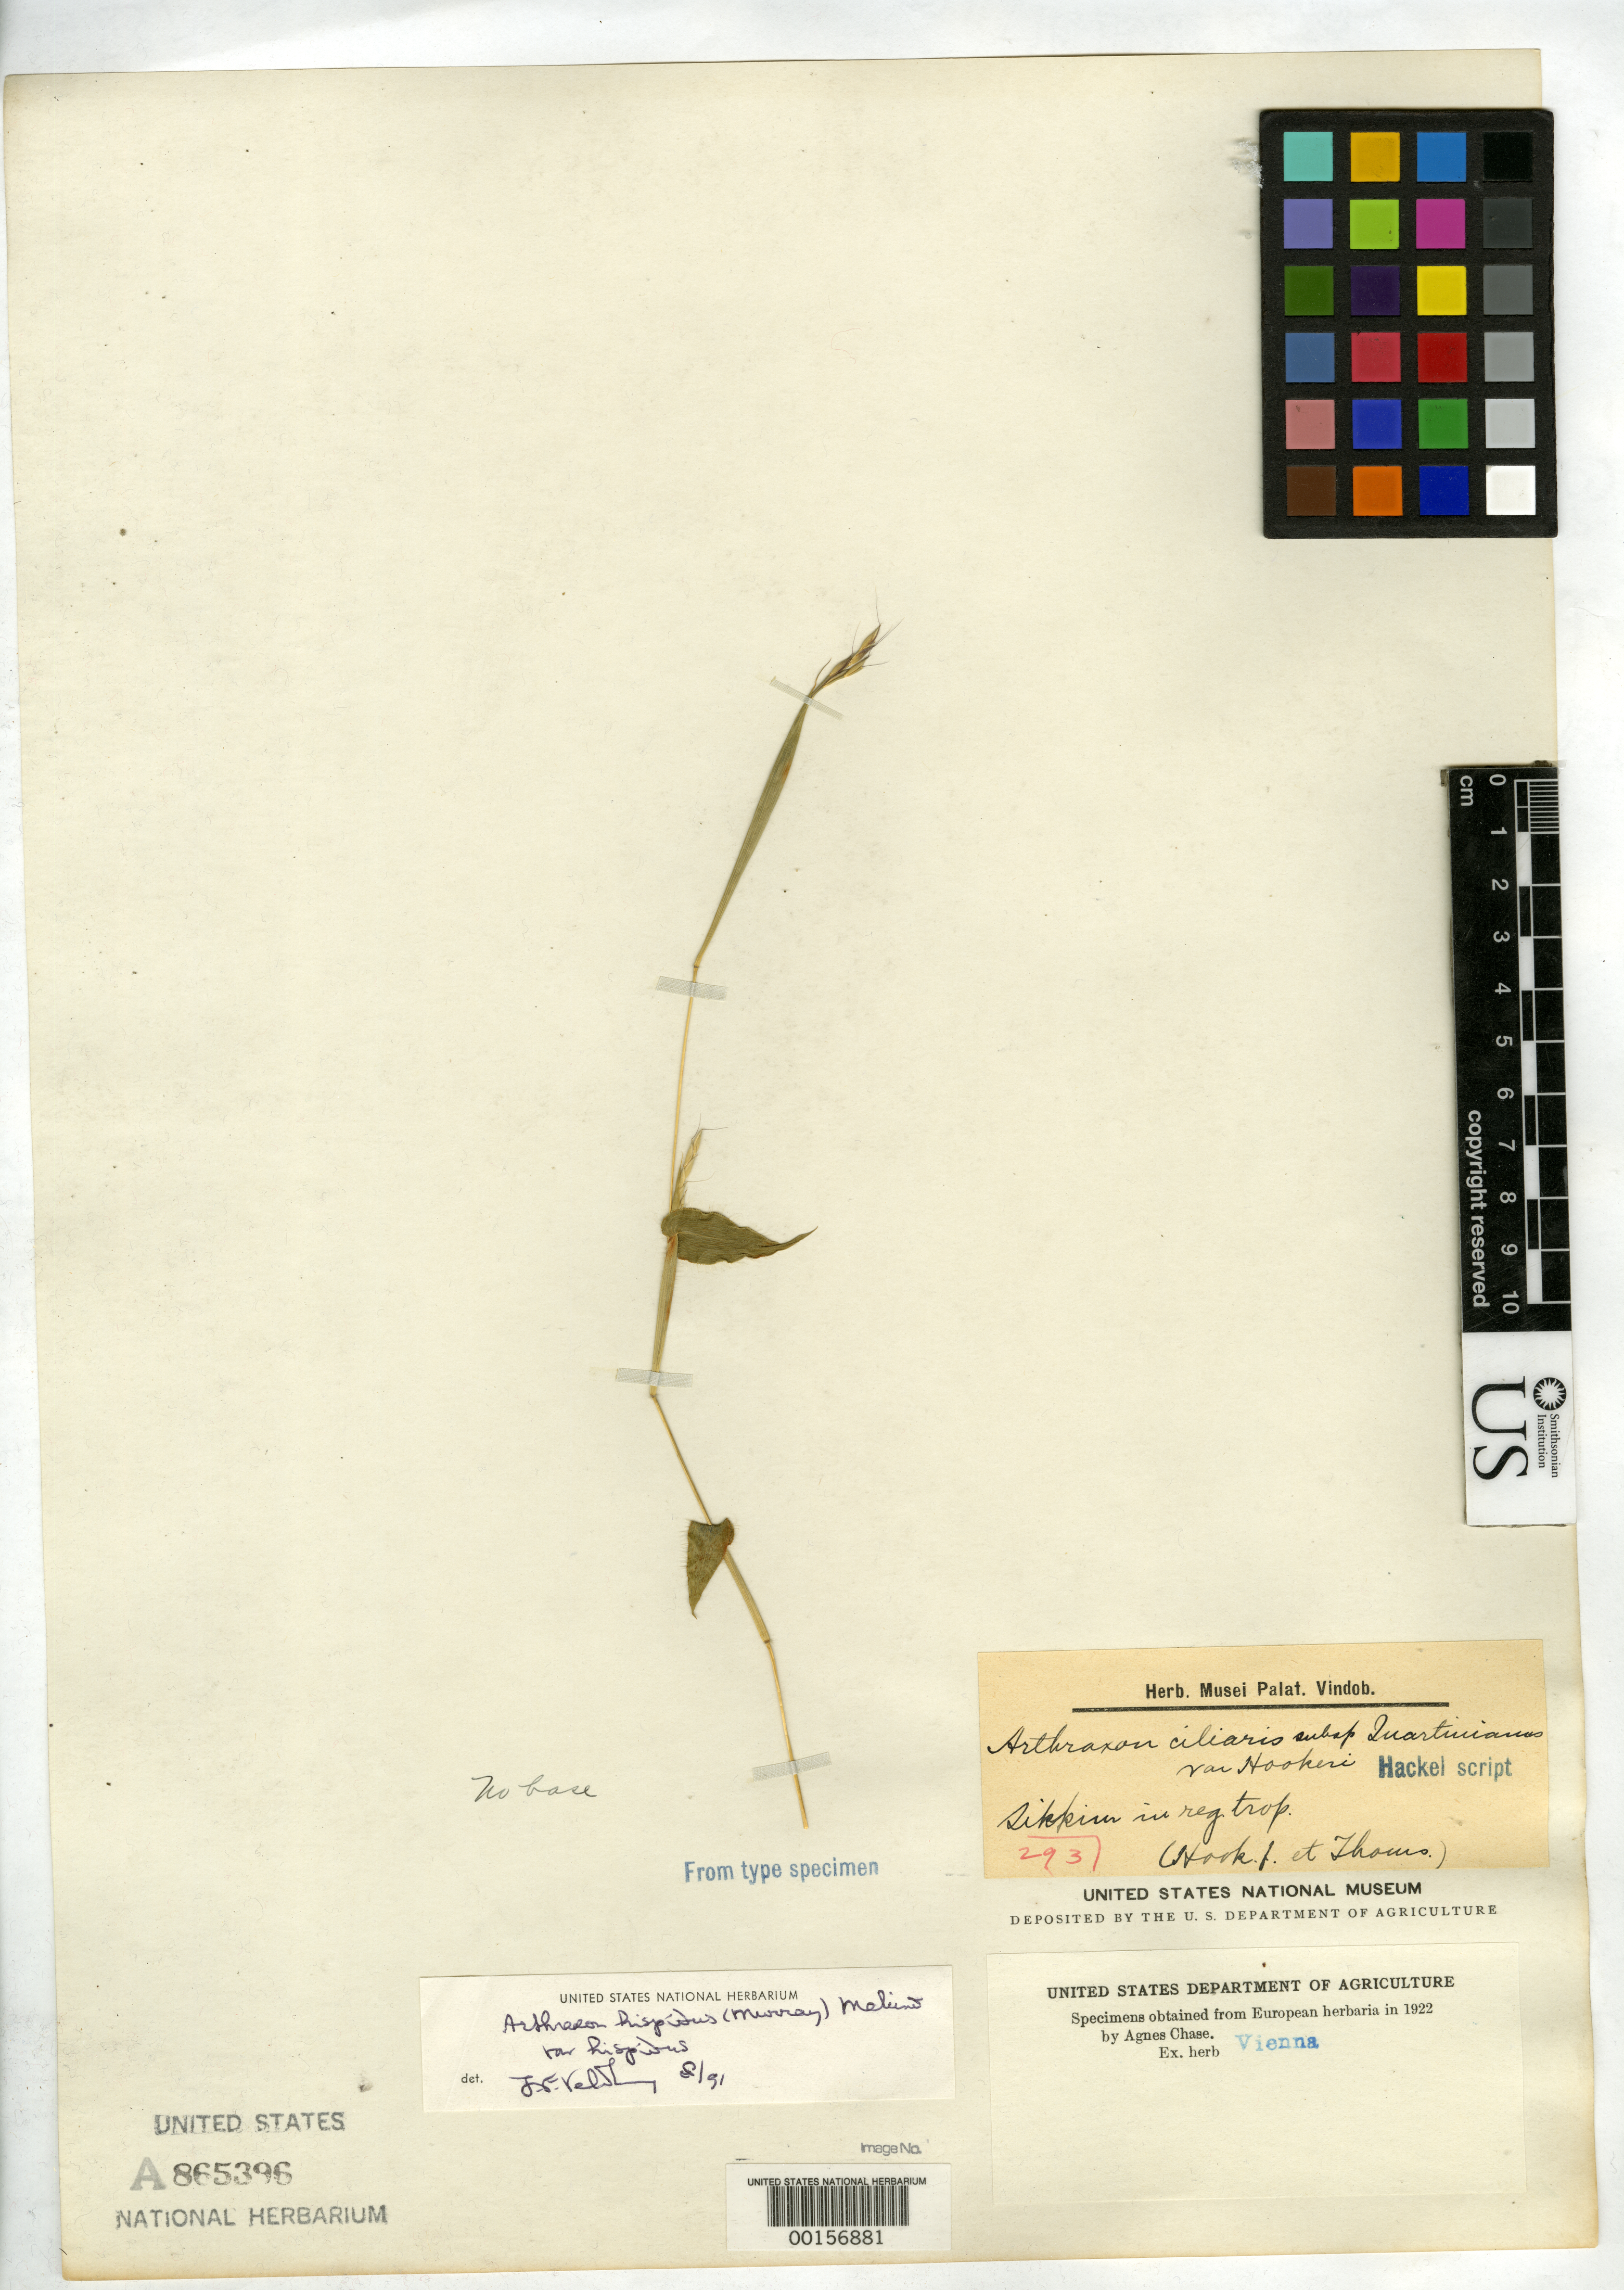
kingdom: Plantae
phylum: Tracheophyta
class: Liliopsida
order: Poales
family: Poaceae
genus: Arthraxon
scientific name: Arthraxon ciliaris subsp. quartinianus var. hookeri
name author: Hack. in A. DC.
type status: Type Fragment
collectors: J. D. Hooker & T. Thomson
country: India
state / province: Sikkim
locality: Sikkim in Reg. Trop.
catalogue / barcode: US 865396A